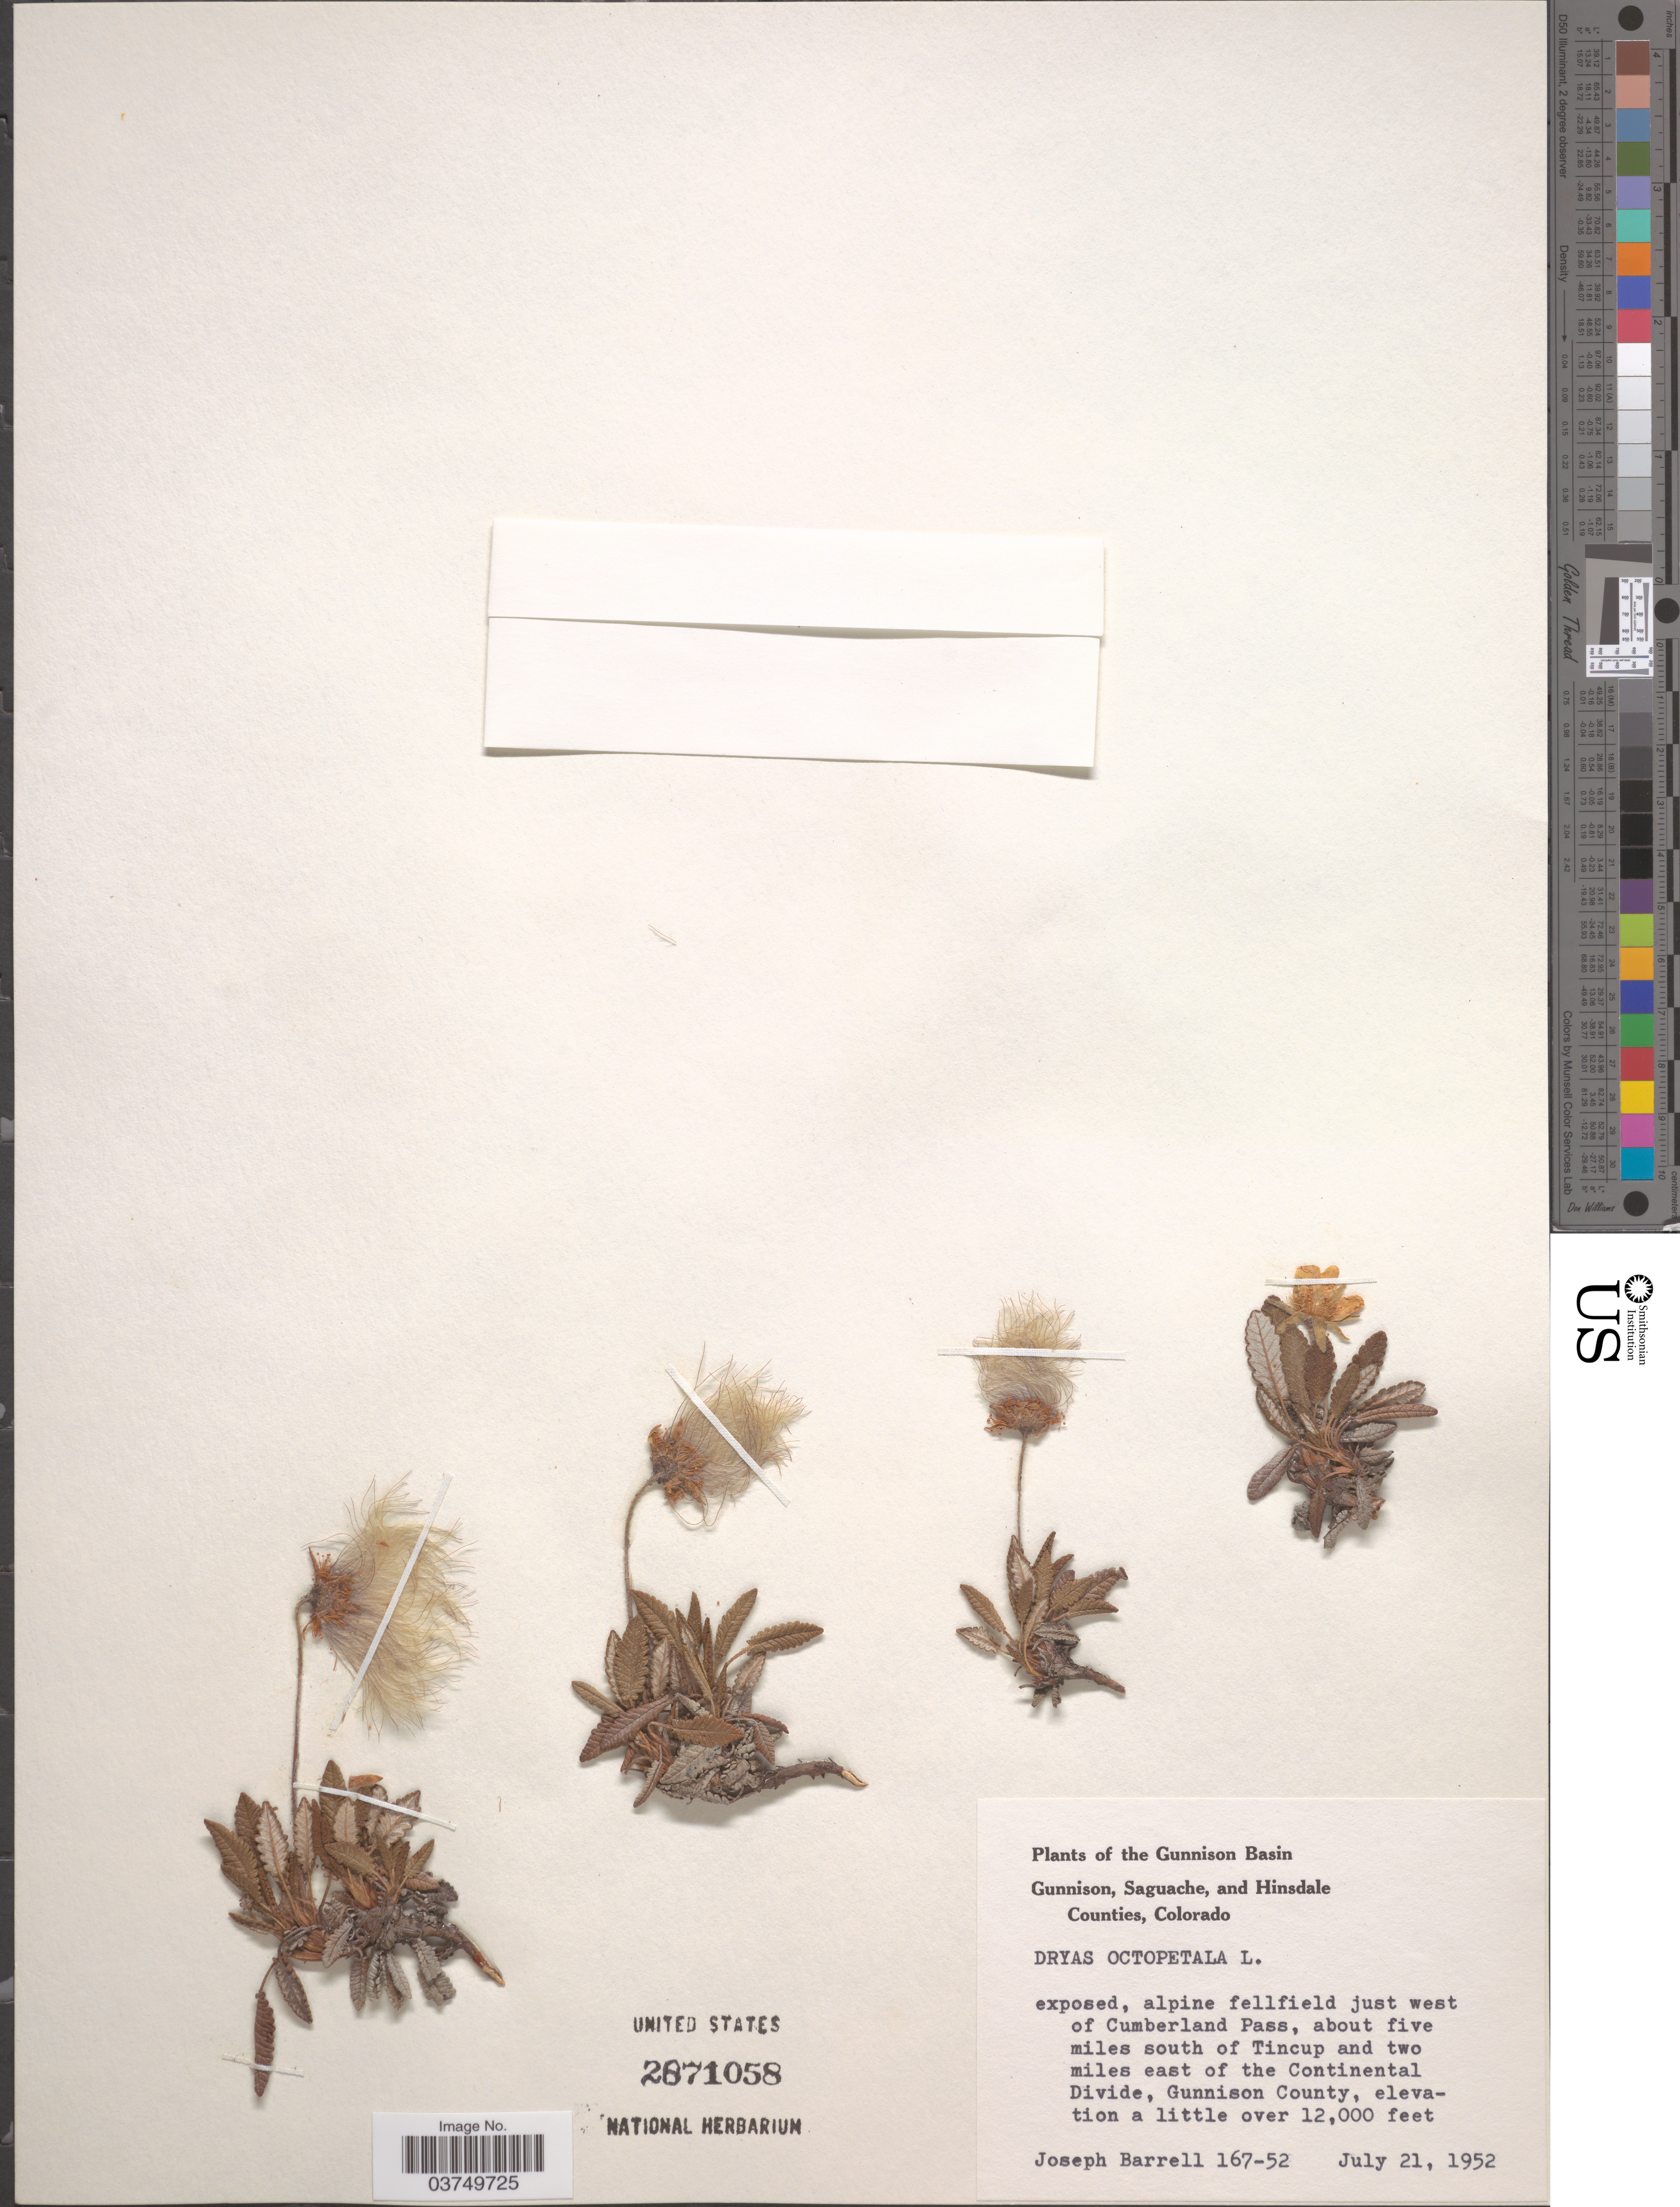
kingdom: Plantae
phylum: Tracheophyta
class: Magnoliopsida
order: Rosales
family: Rosaceae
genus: Dryas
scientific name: Dryas octopetala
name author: L.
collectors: J. Barrell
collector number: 167-52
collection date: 1952-07-21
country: United States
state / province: Colorado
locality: The Gunnison Basin. Alpine fellfield just west of Cumberland Pass, about five miles south of Tincup and two miles east of the Continental Divide, Gunnison County.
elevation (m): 3658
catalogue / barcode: US 2871058